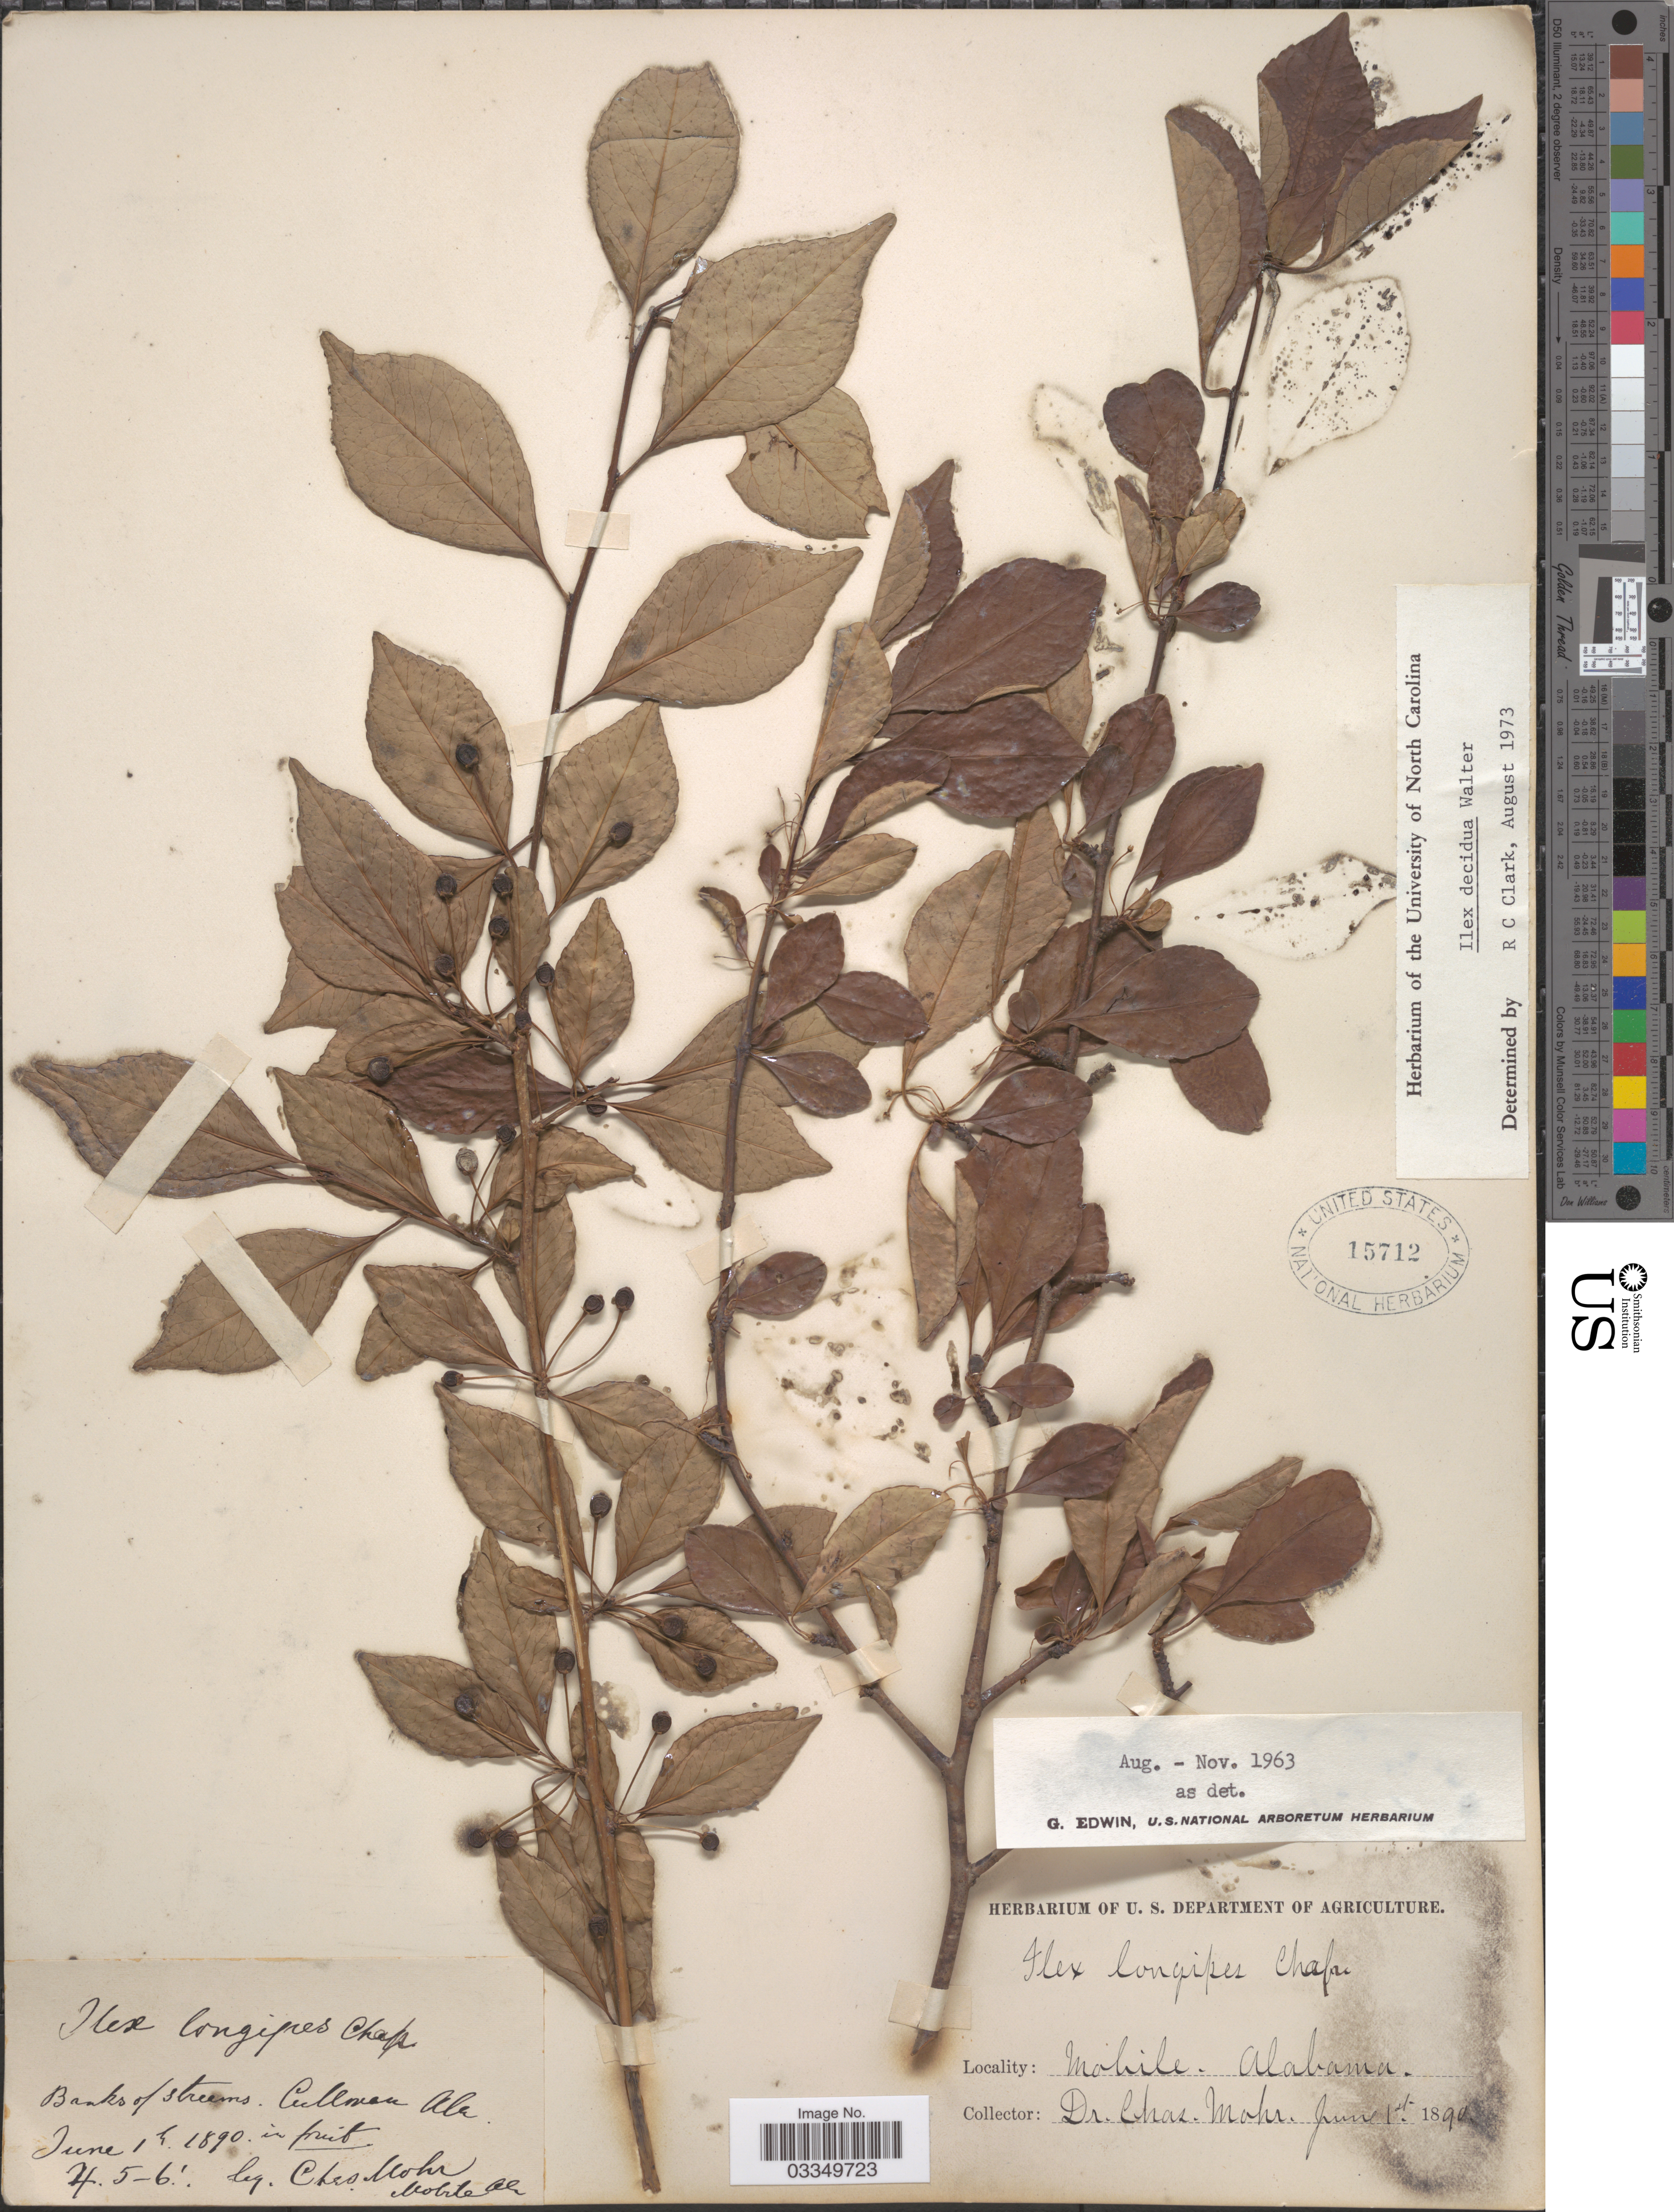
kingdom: Plantae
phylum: Tracheophyta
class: Magnoliopsida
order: Aquifoliales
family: Aquifoliaceae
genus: Ilex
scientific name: Ilex decidua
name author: Walter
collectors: C. Mohr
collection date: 1890-06-01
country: United States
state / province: Alabama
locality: Cullman. Mobile.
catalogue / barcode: US 15712